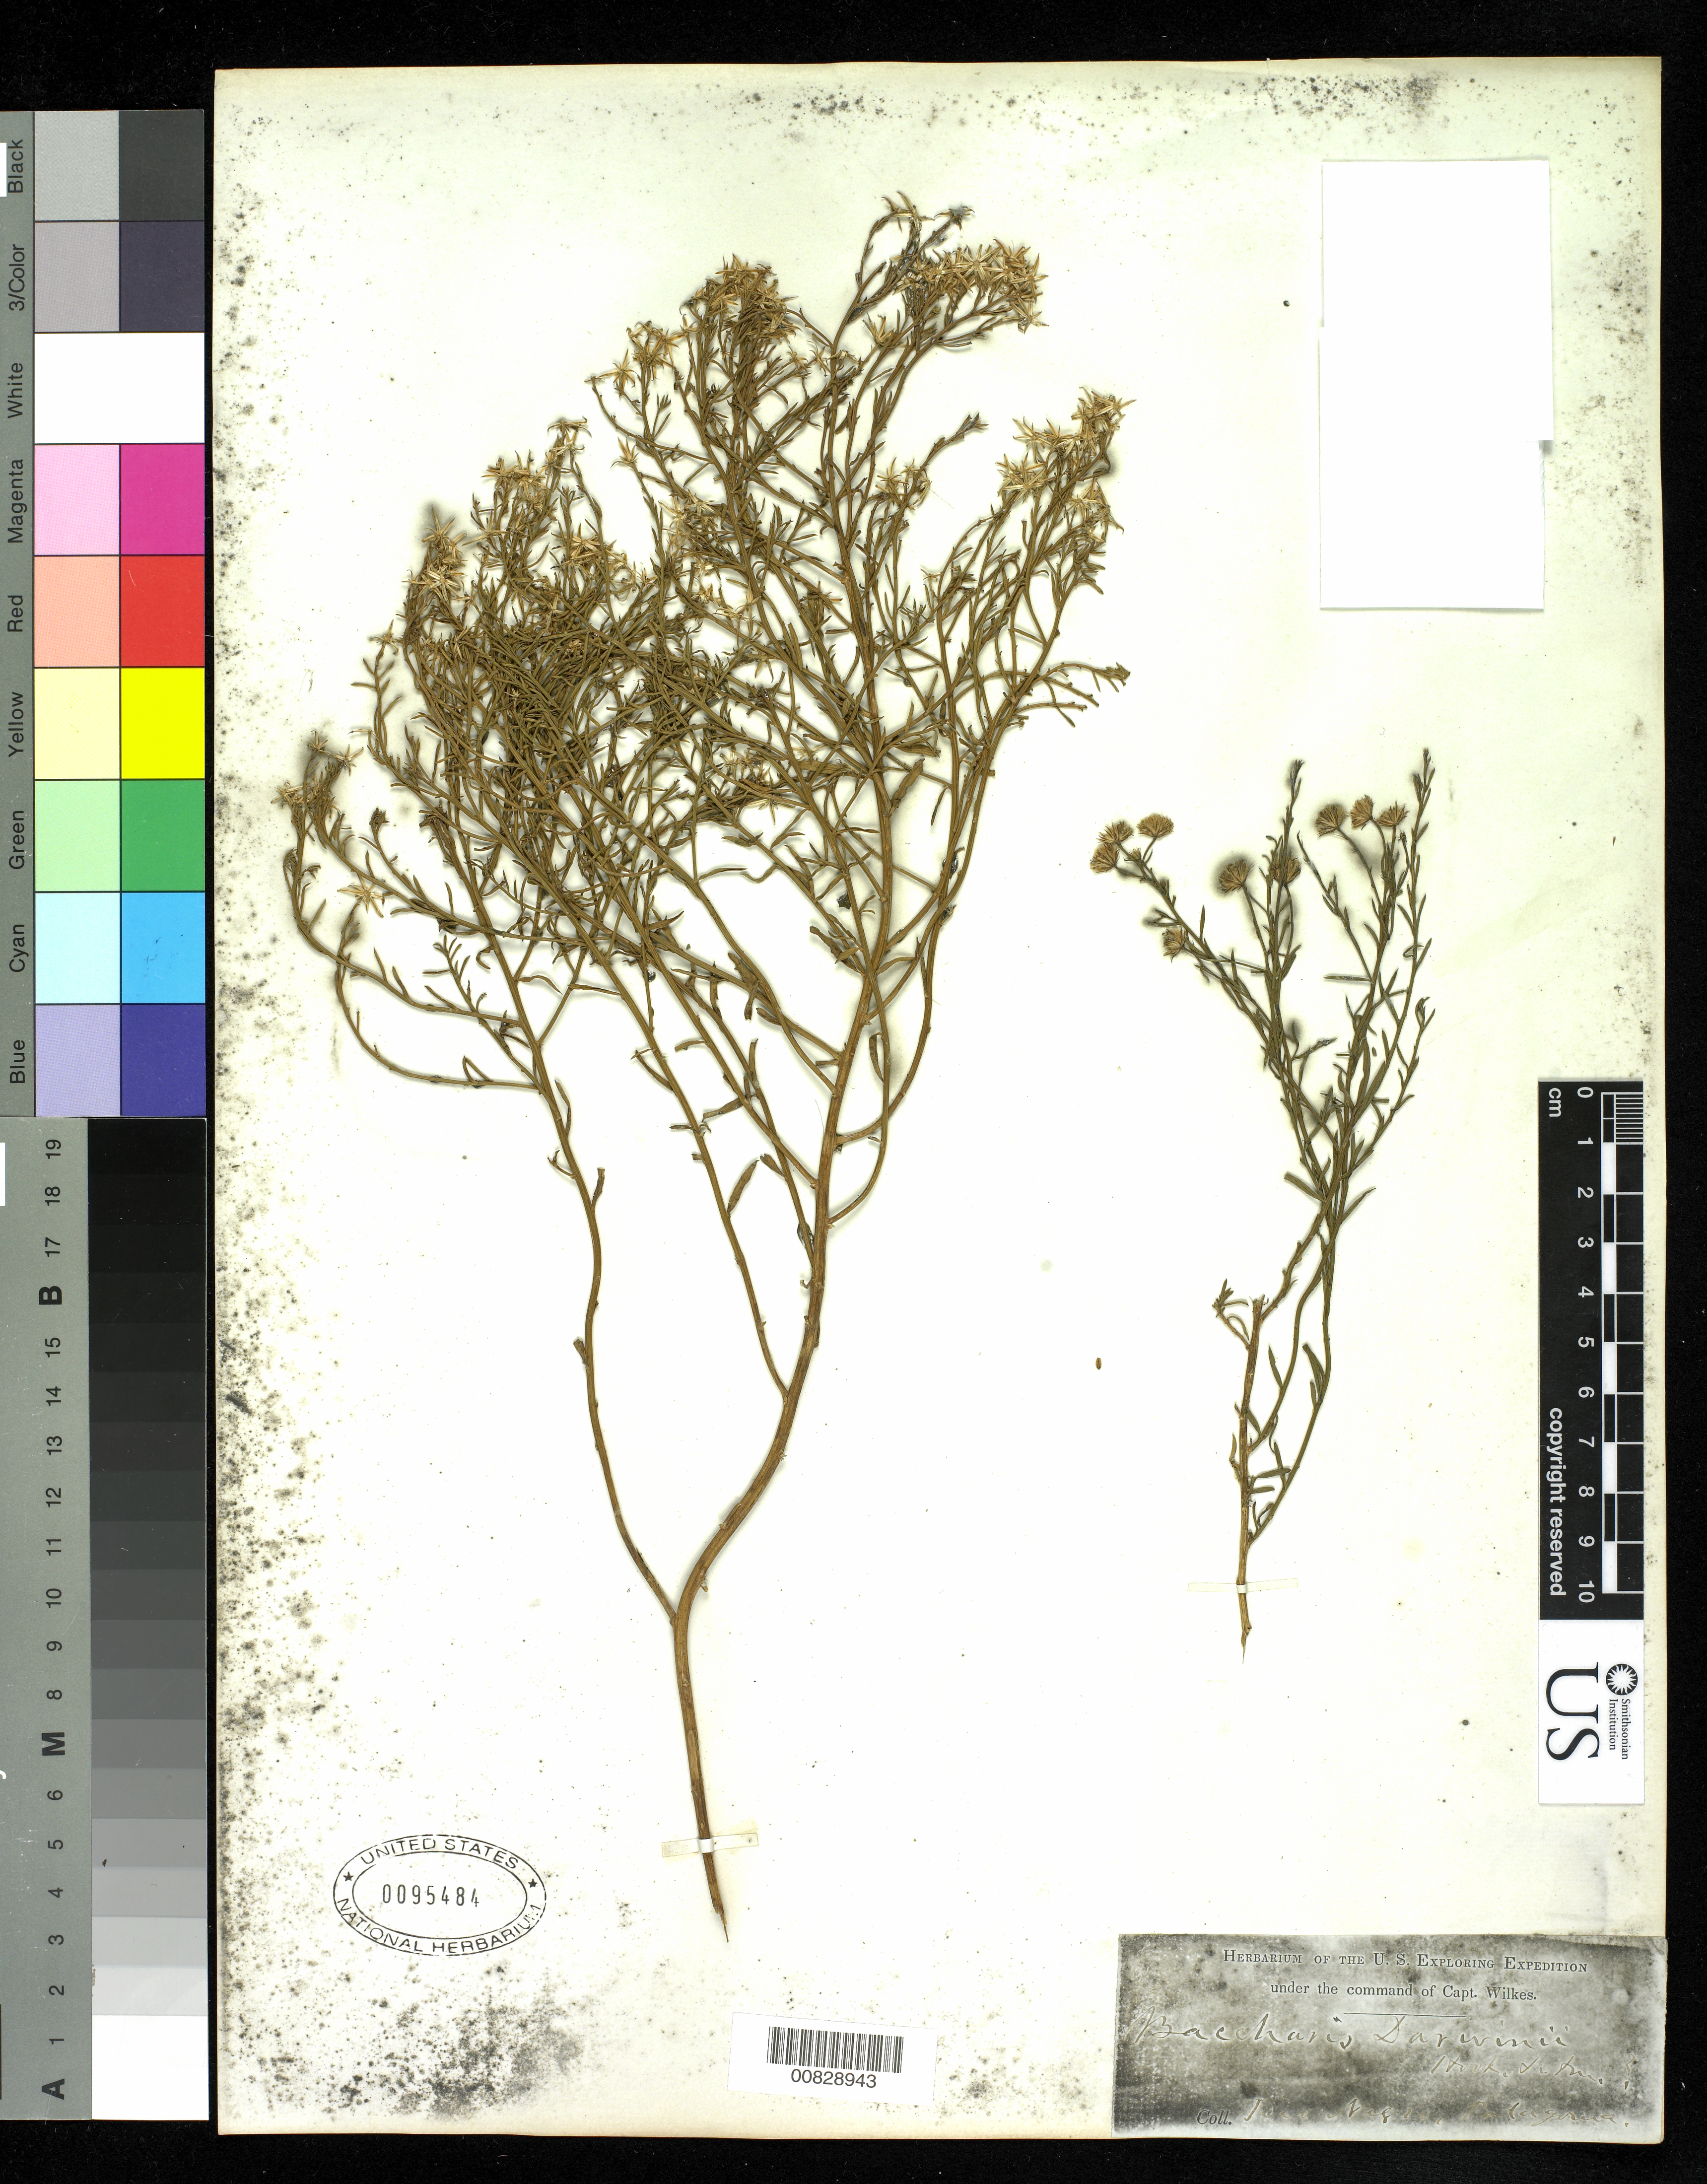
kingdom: Plantae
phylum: Tracheophyta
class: Magnoliopsida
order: Asterales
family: Asteraceae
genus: Conyza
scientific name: Conyza darwinii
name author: Hook. & Arn.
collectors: Wilkes Explor. Exped.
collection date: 1838/1842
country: Argentina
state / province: Rio Negro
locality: Rio Negro, N. Pategonia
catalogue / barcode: US 95484